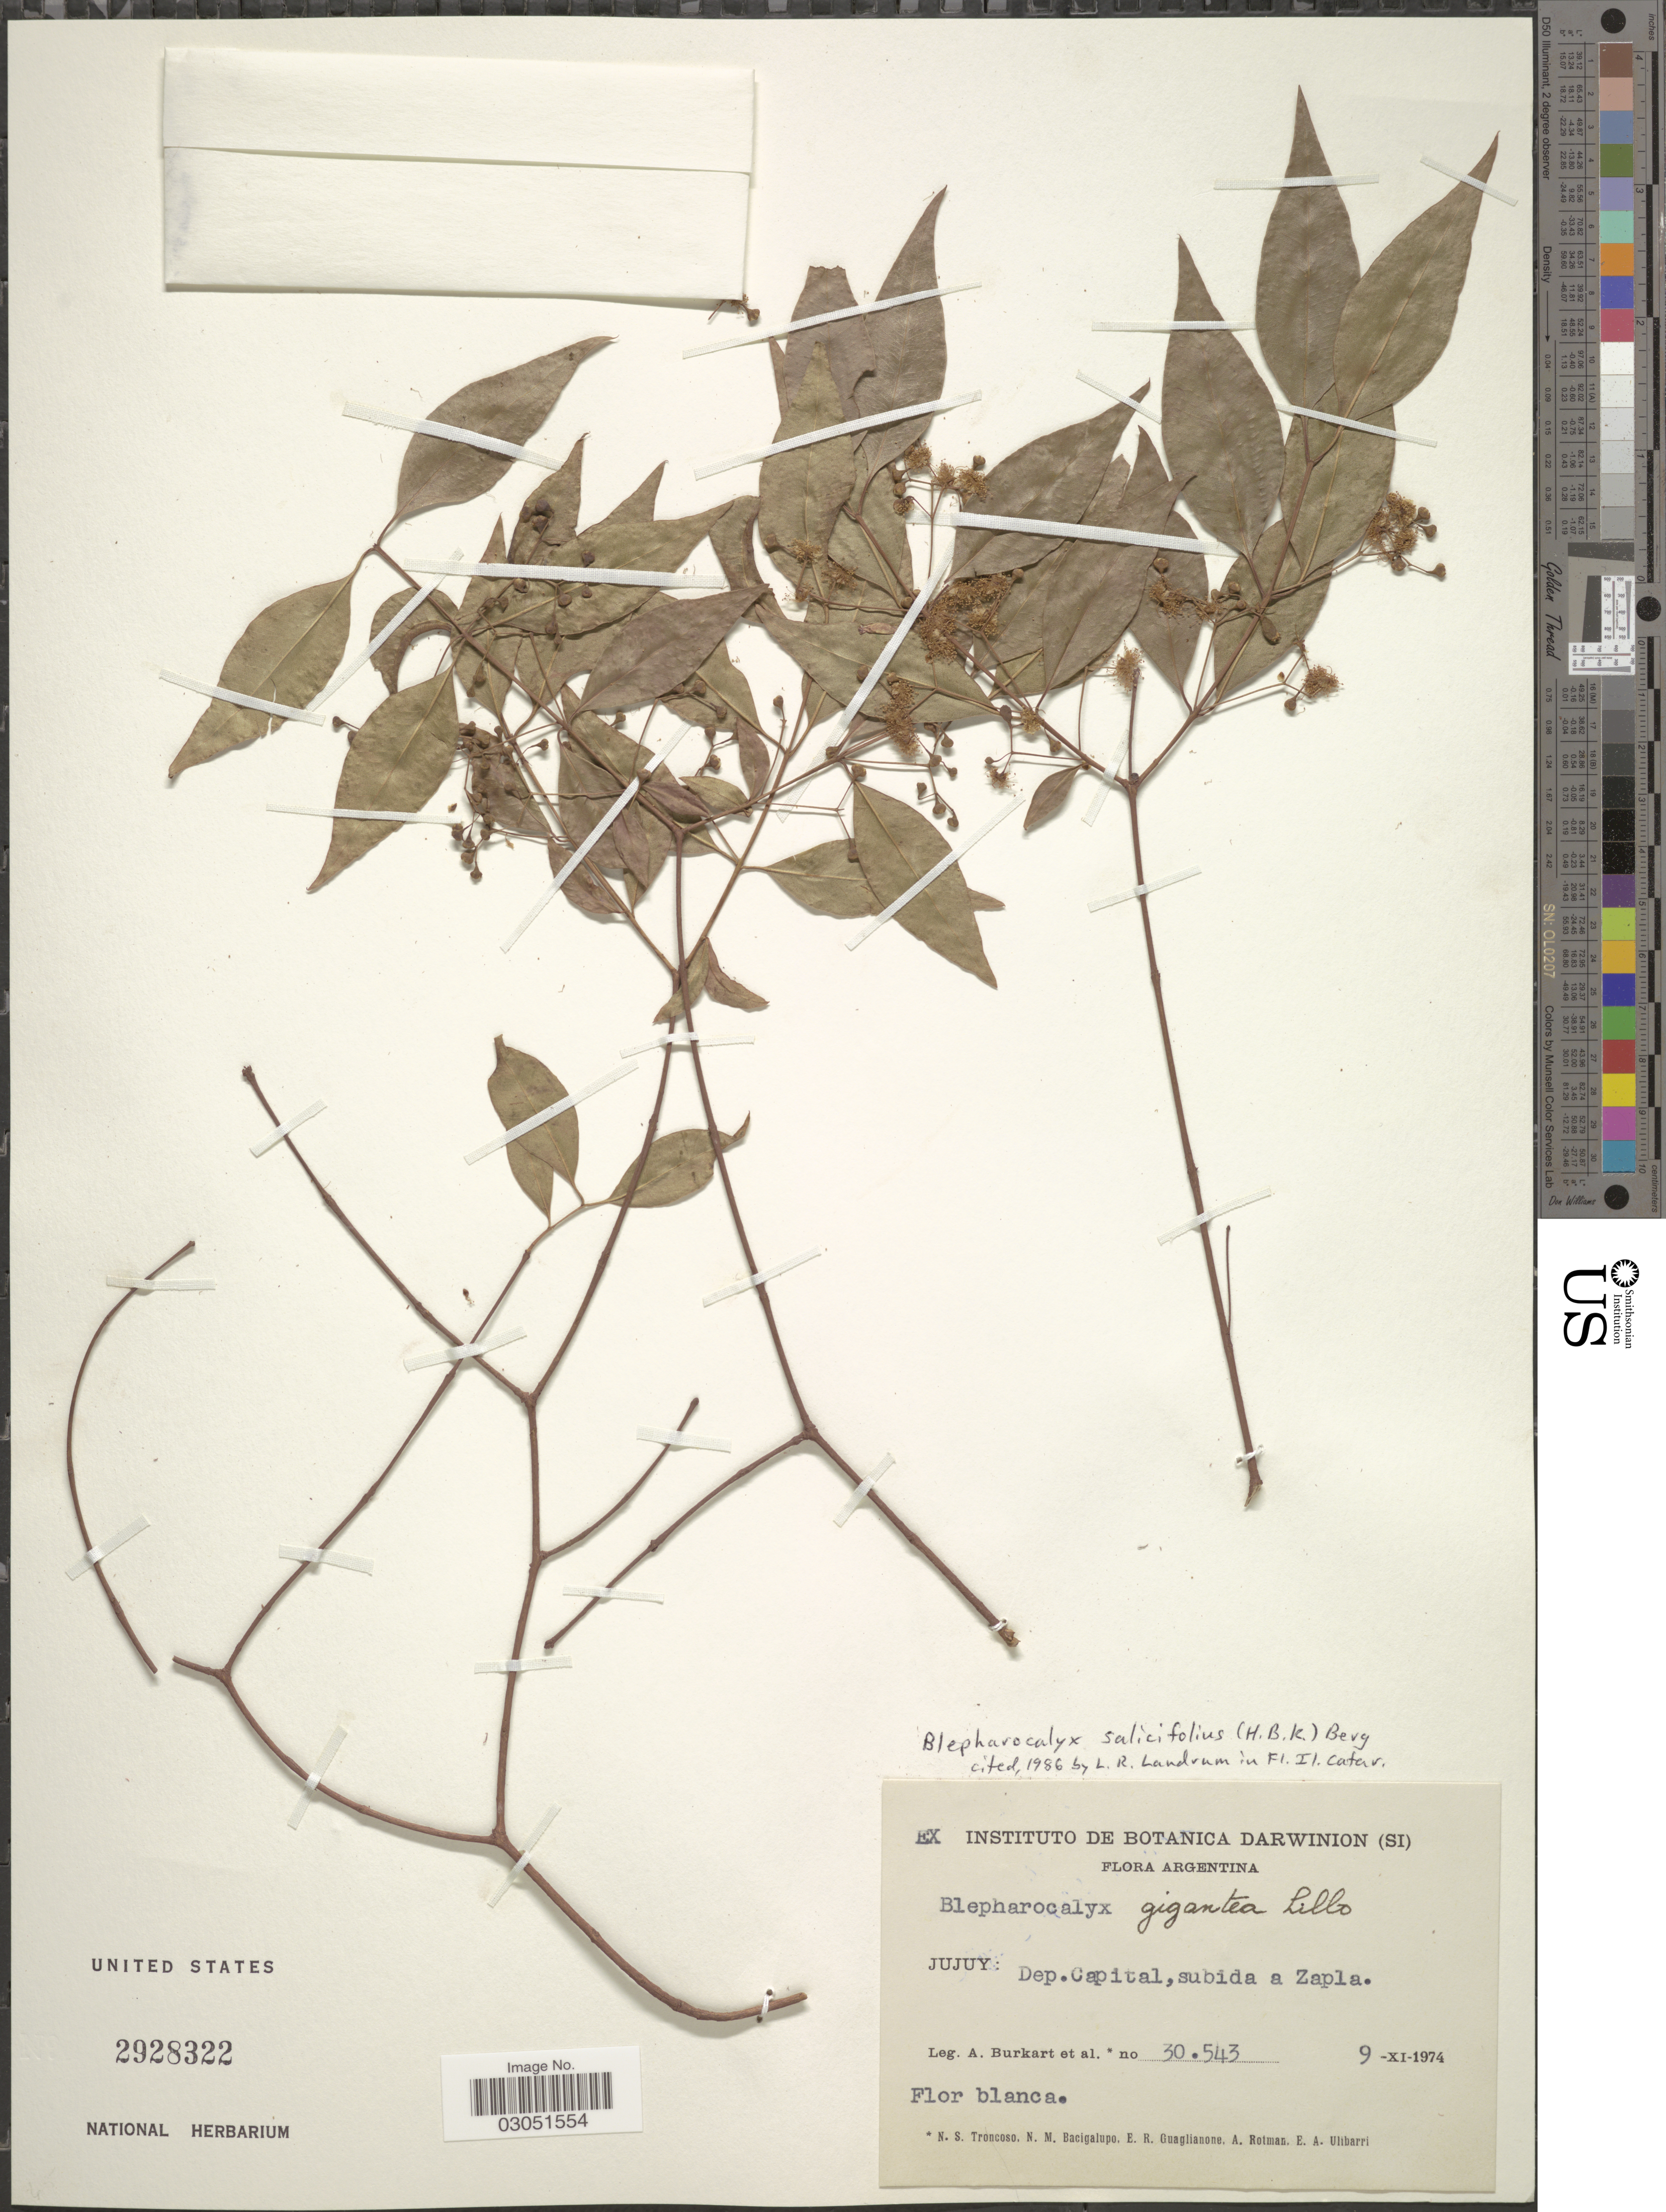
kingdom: Plantae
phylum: Tracheophyta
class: Magnoliopsida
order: Myrtales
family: Myrtaceae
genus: Blepharocalyx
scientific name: Blepharocalyx salicifolius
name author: (Kunth) O. Berg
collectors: A. E. Burkart & et al.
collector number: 30543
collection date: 1974-11-09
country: Argentina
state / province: Jujuy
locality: Dep. Capital, subida a Zapla.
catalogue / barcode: US 2928322